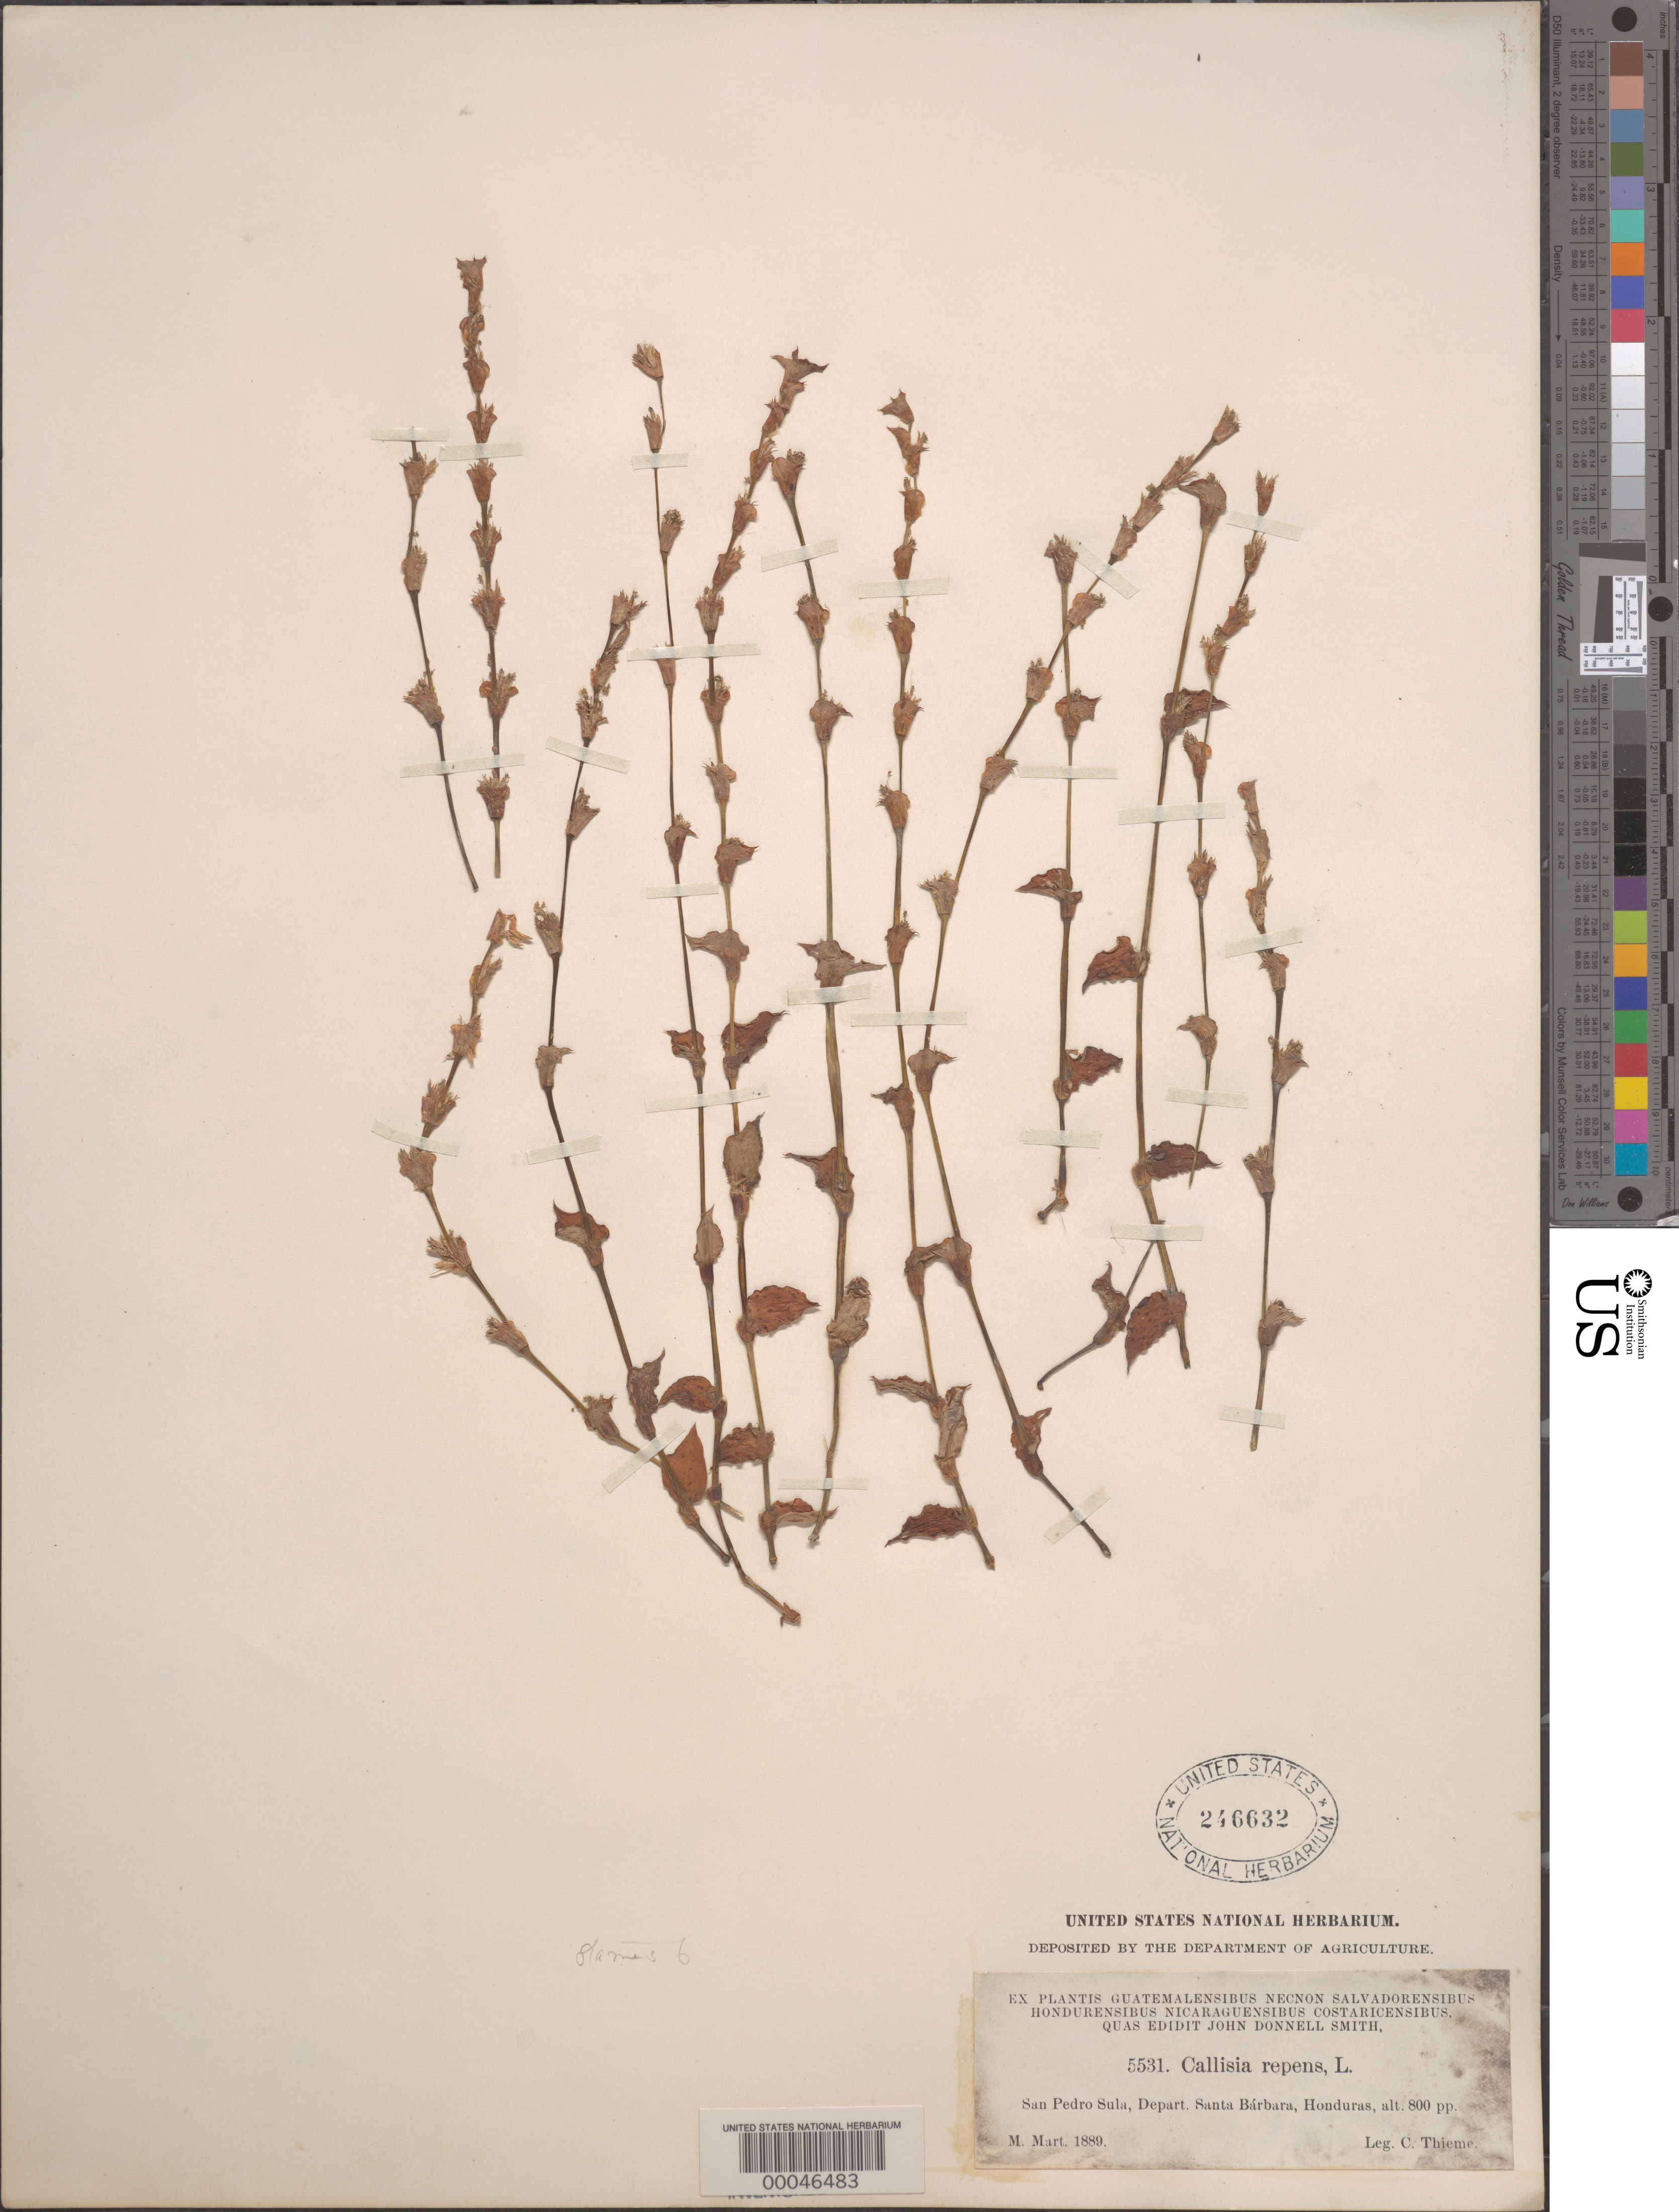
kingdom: Plantae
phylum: Tracheophyta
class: Liliopsida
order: Commelinales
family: Commelinaceae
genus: Callisia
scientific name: Callisia repens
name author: (Jacq.) L.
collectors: C. Thieme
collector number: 5531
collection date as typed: Mar 1889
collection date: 1889-03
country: Honduras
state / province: Santa Bárbara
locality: San Pedro Sula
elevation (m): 244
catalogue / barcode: US 246632